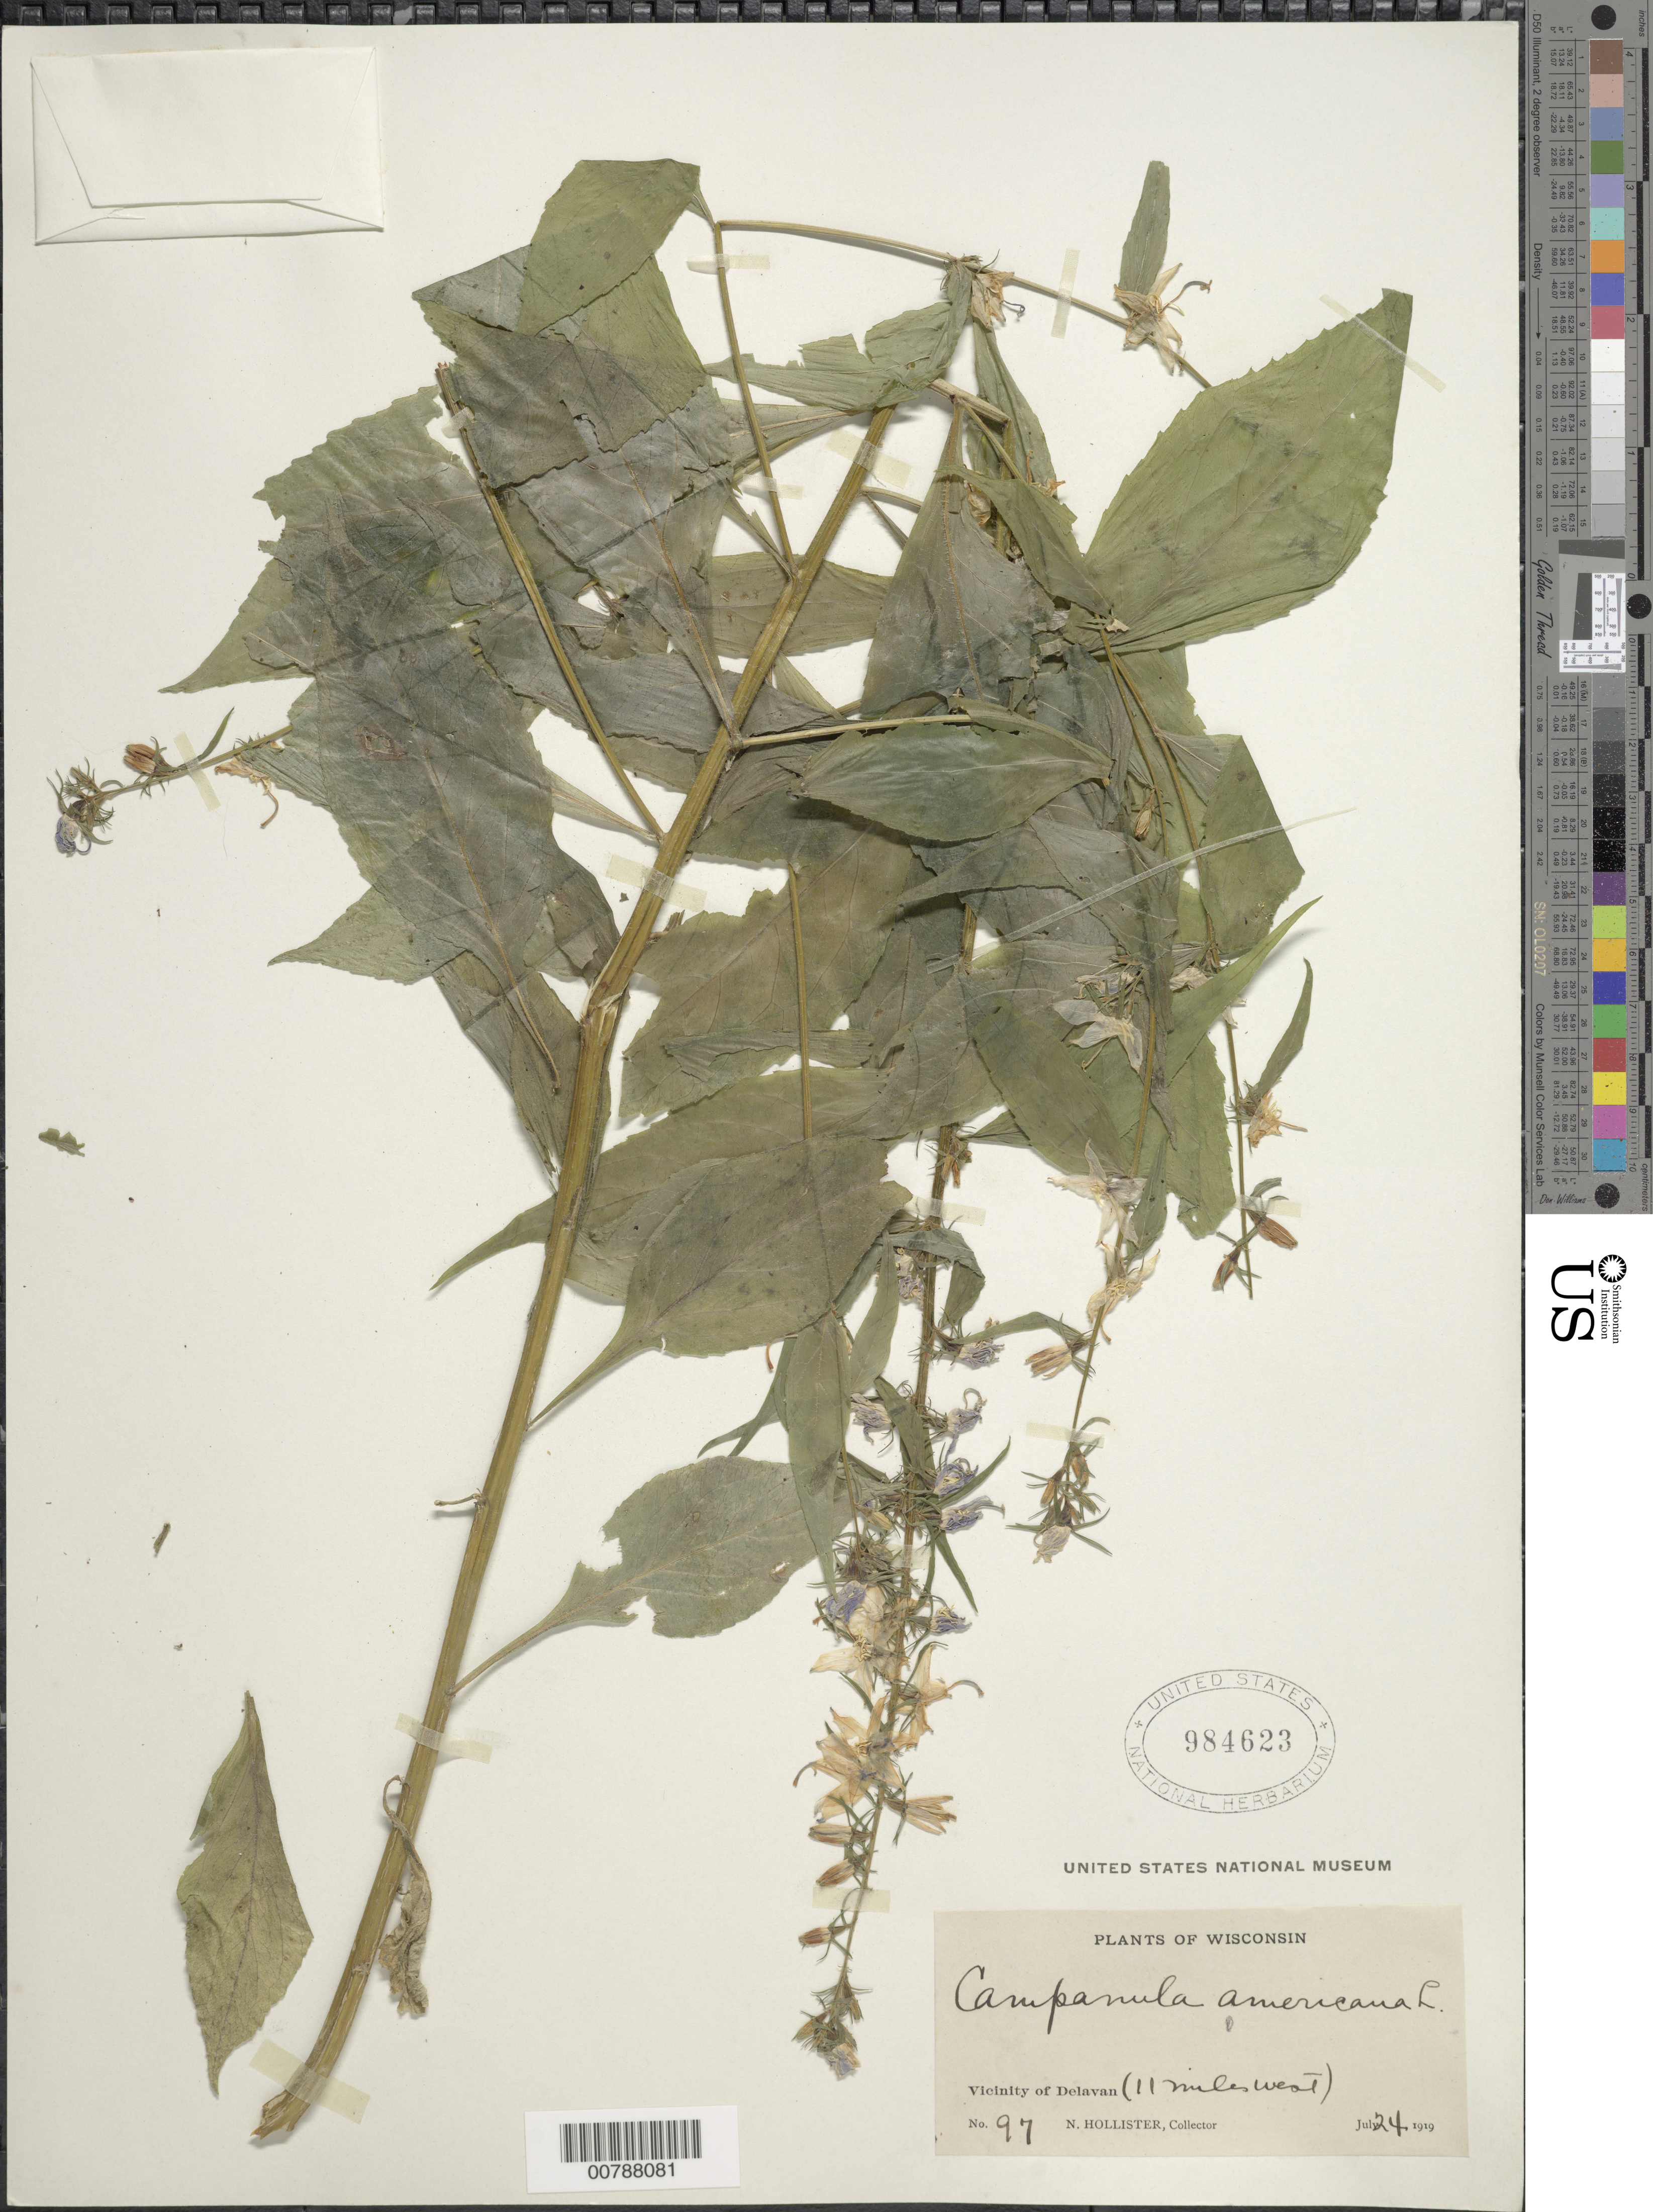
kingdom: Plantae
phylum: Tracheophyta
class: Magnoliopsida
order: Asterales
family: Campanulaceae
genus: Campanula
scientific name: Campanula americana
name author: L.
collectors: N. Hollister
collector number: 97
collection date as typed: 24 Jul 1919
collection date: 1919-07-24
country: United States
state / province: Wisconsin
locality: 11 mi. w of delavan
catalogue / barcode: US 984623